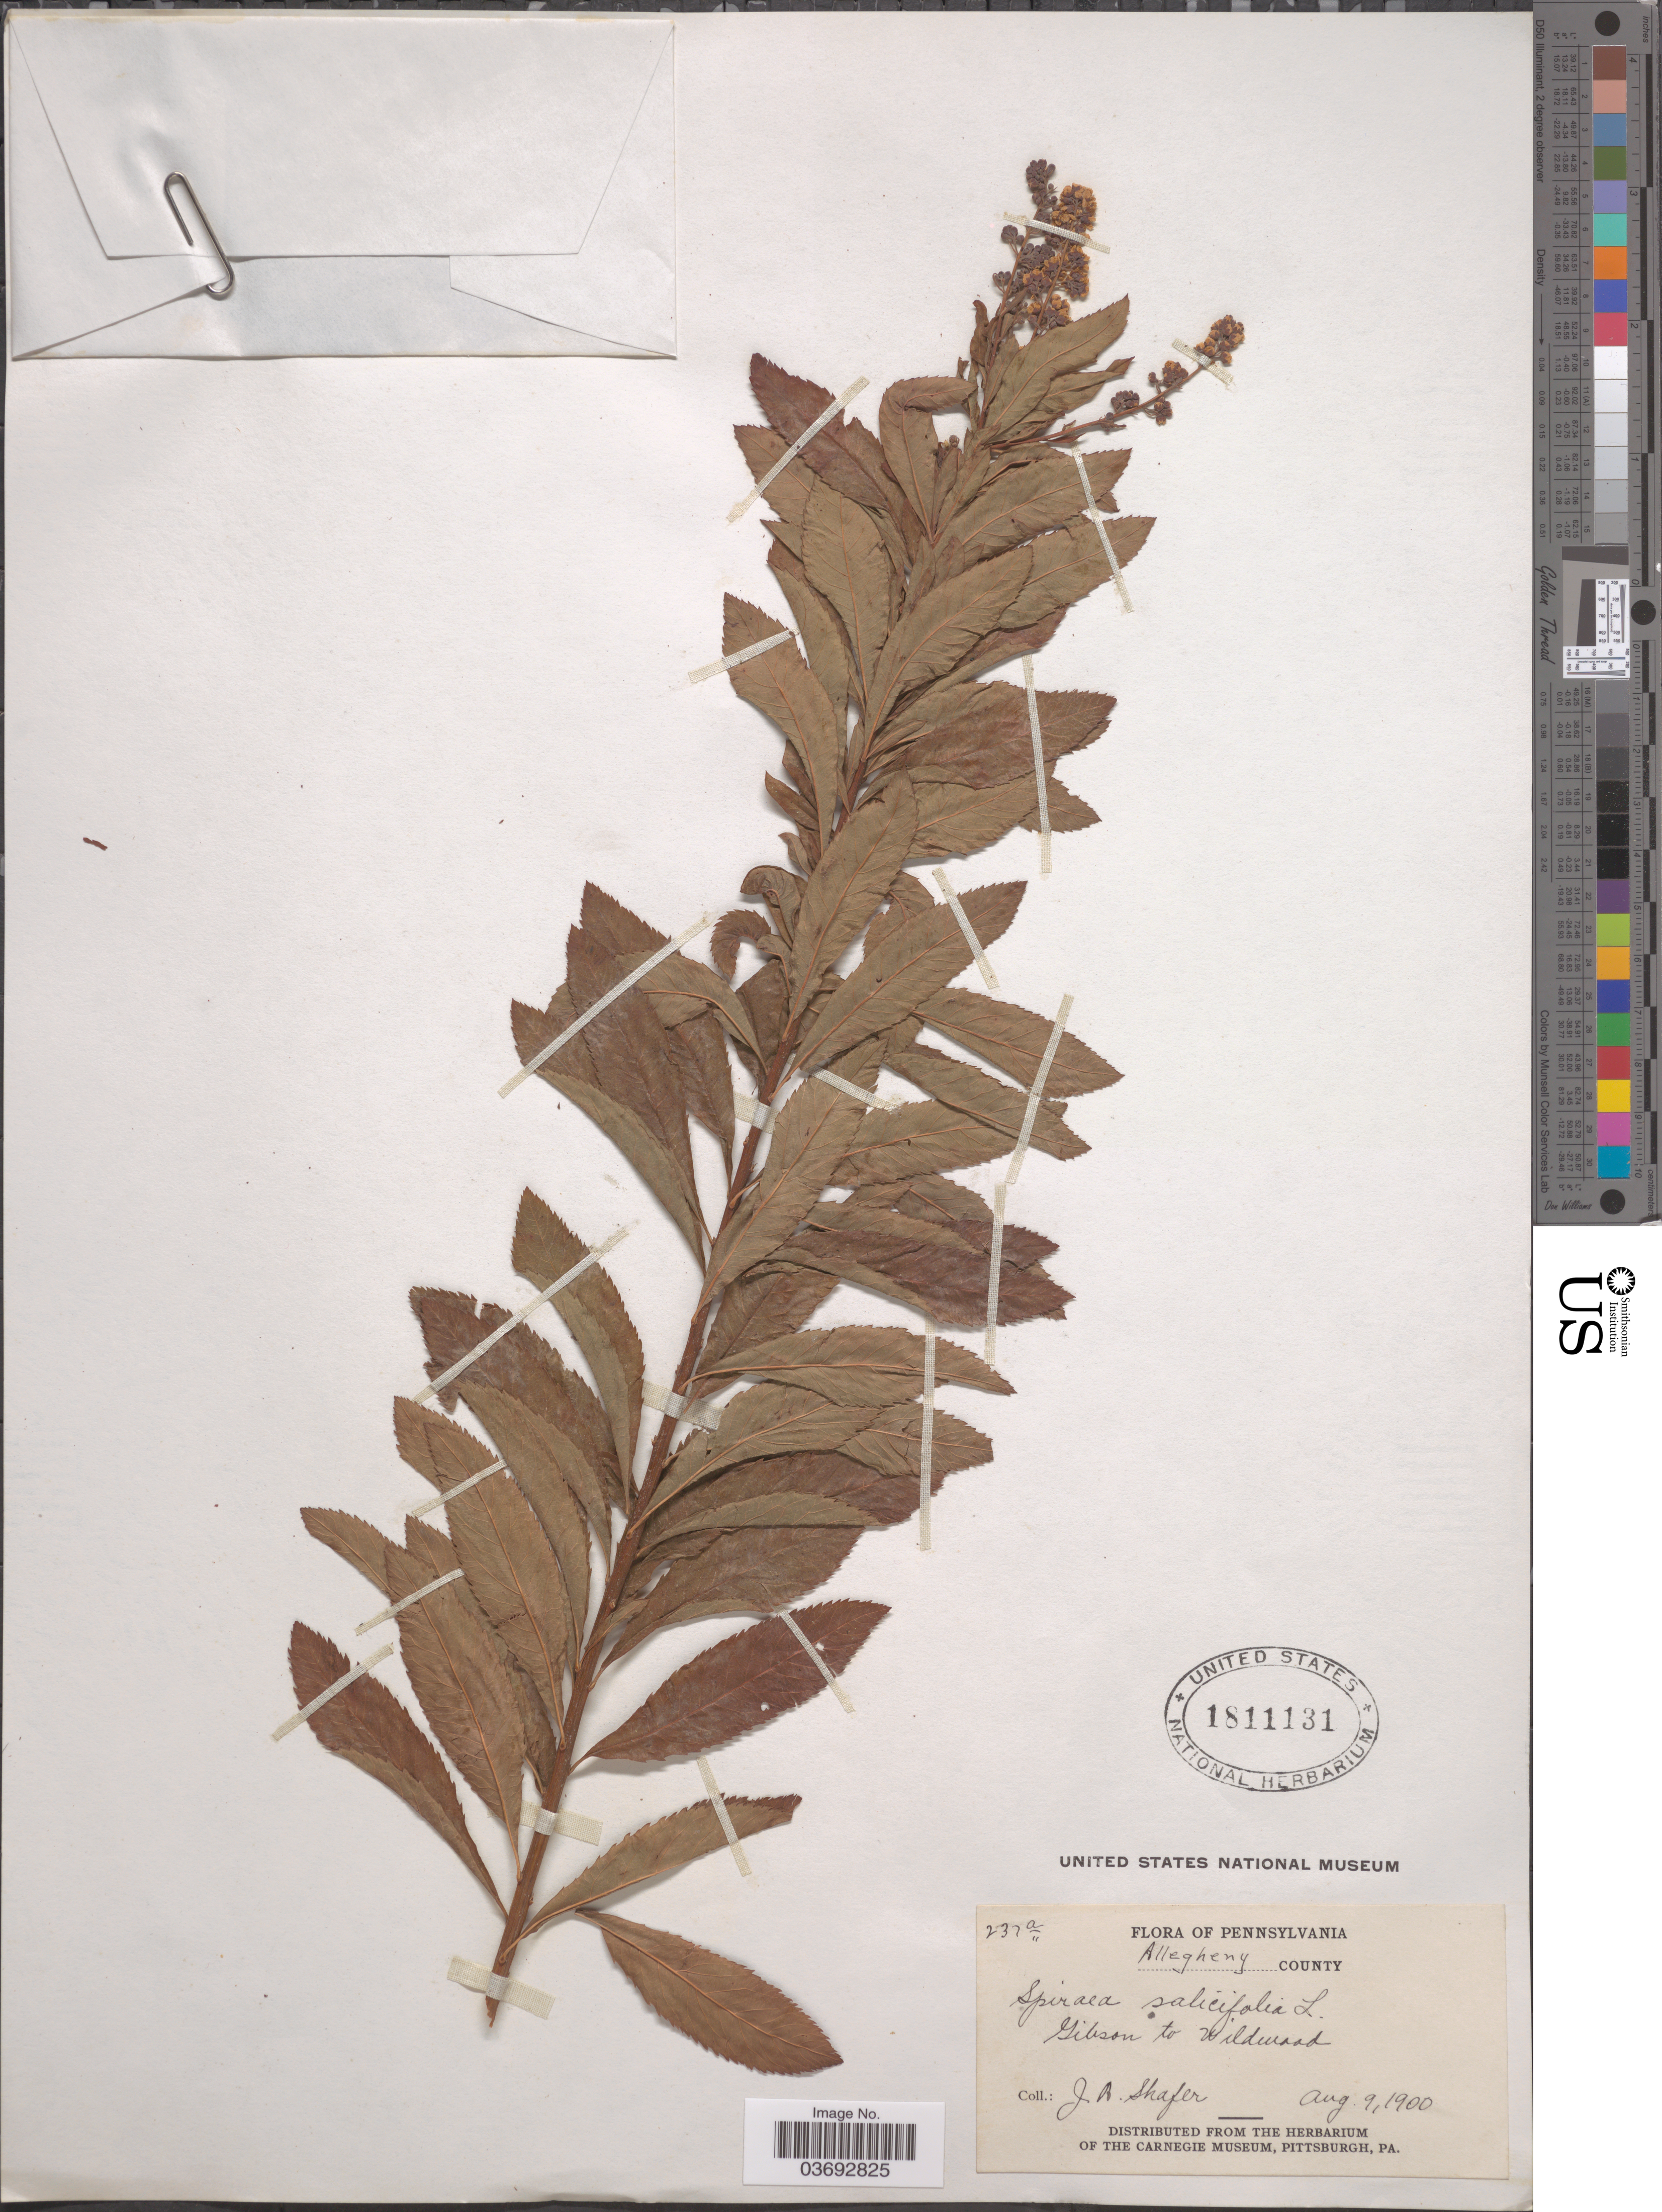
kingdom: Plantae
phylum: Tracheophyta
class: Magnoliopsida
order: Rosales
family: Rosaceae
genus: Spiraea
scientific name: Spiraea salicifolia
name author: L.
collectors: J. A. Shafer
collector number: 237a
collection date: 1900-08-09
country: United States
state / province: Pennsylvania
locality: Allegheny County. Gibson to Wildwood.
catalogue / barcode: US 1811131